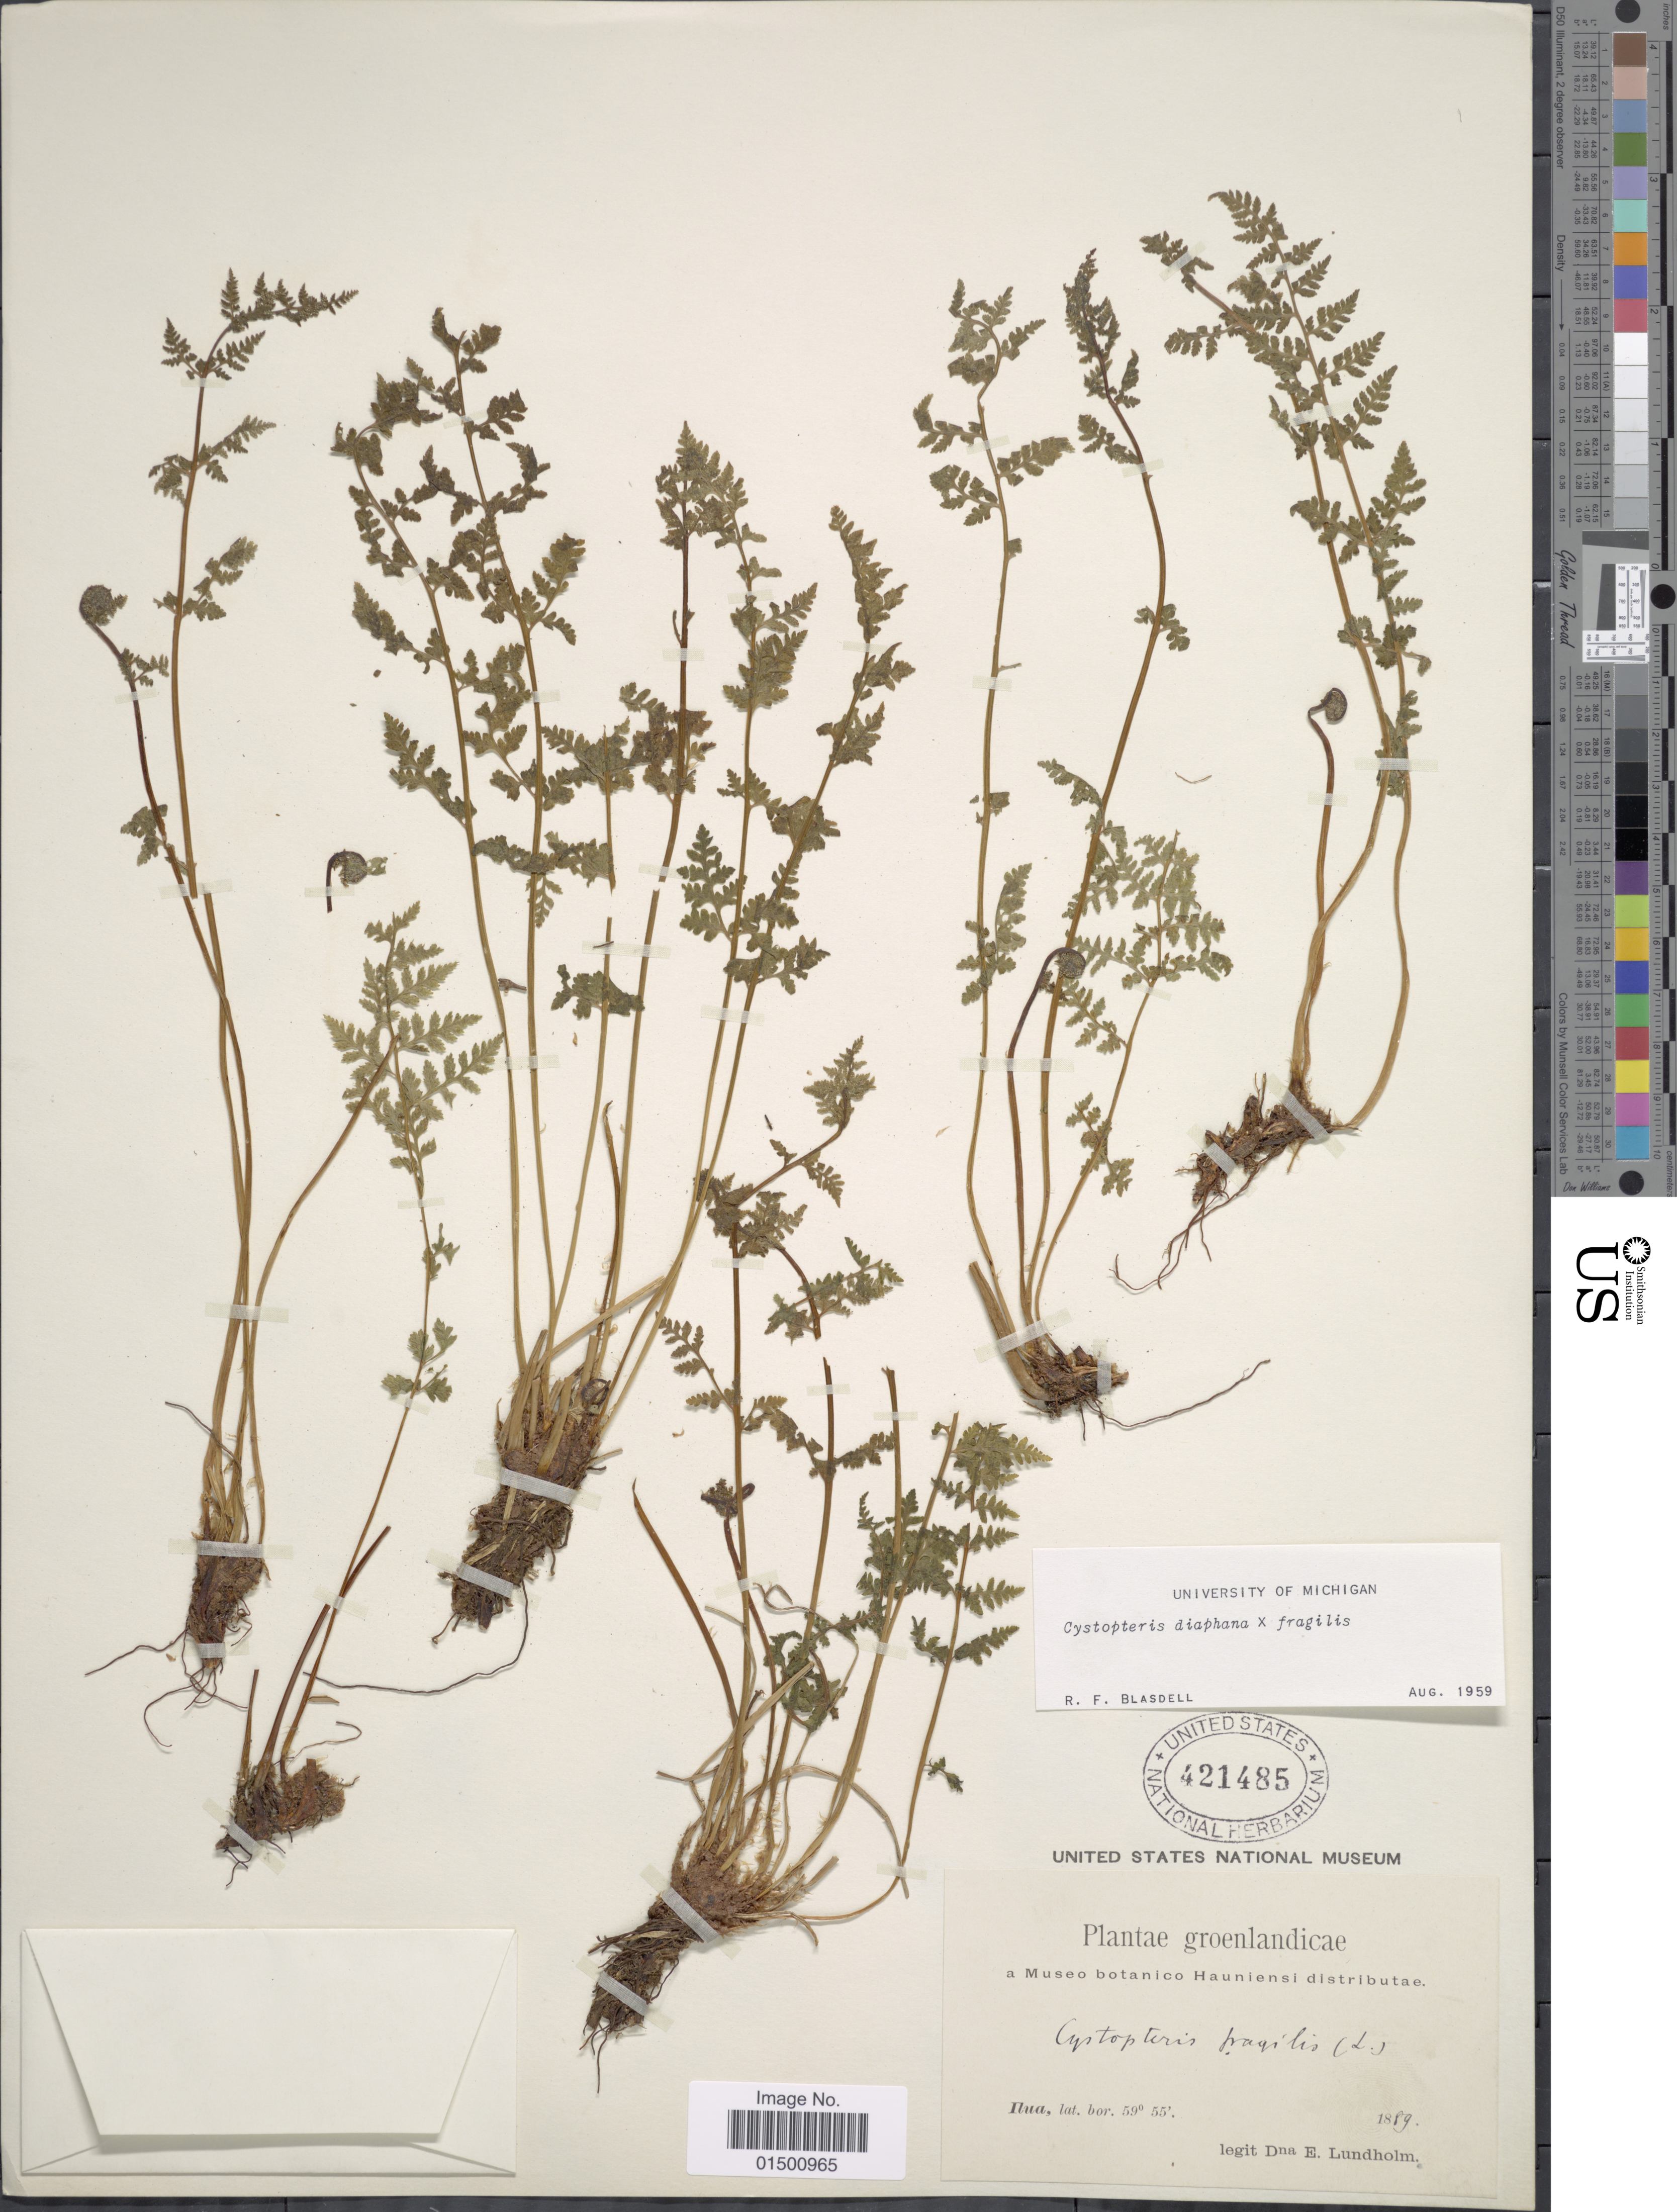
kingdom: Plantae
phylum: Tracheophyta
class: Polypodiopsida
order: Polypodiales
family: Cystopteridaceae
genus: Cystopteris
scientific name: Cystopteris diaphana x C. fragilis (L.) Bernh.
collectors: D. Lundholm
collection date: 1889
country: Greenland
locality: Ilua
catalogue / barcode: US 421485